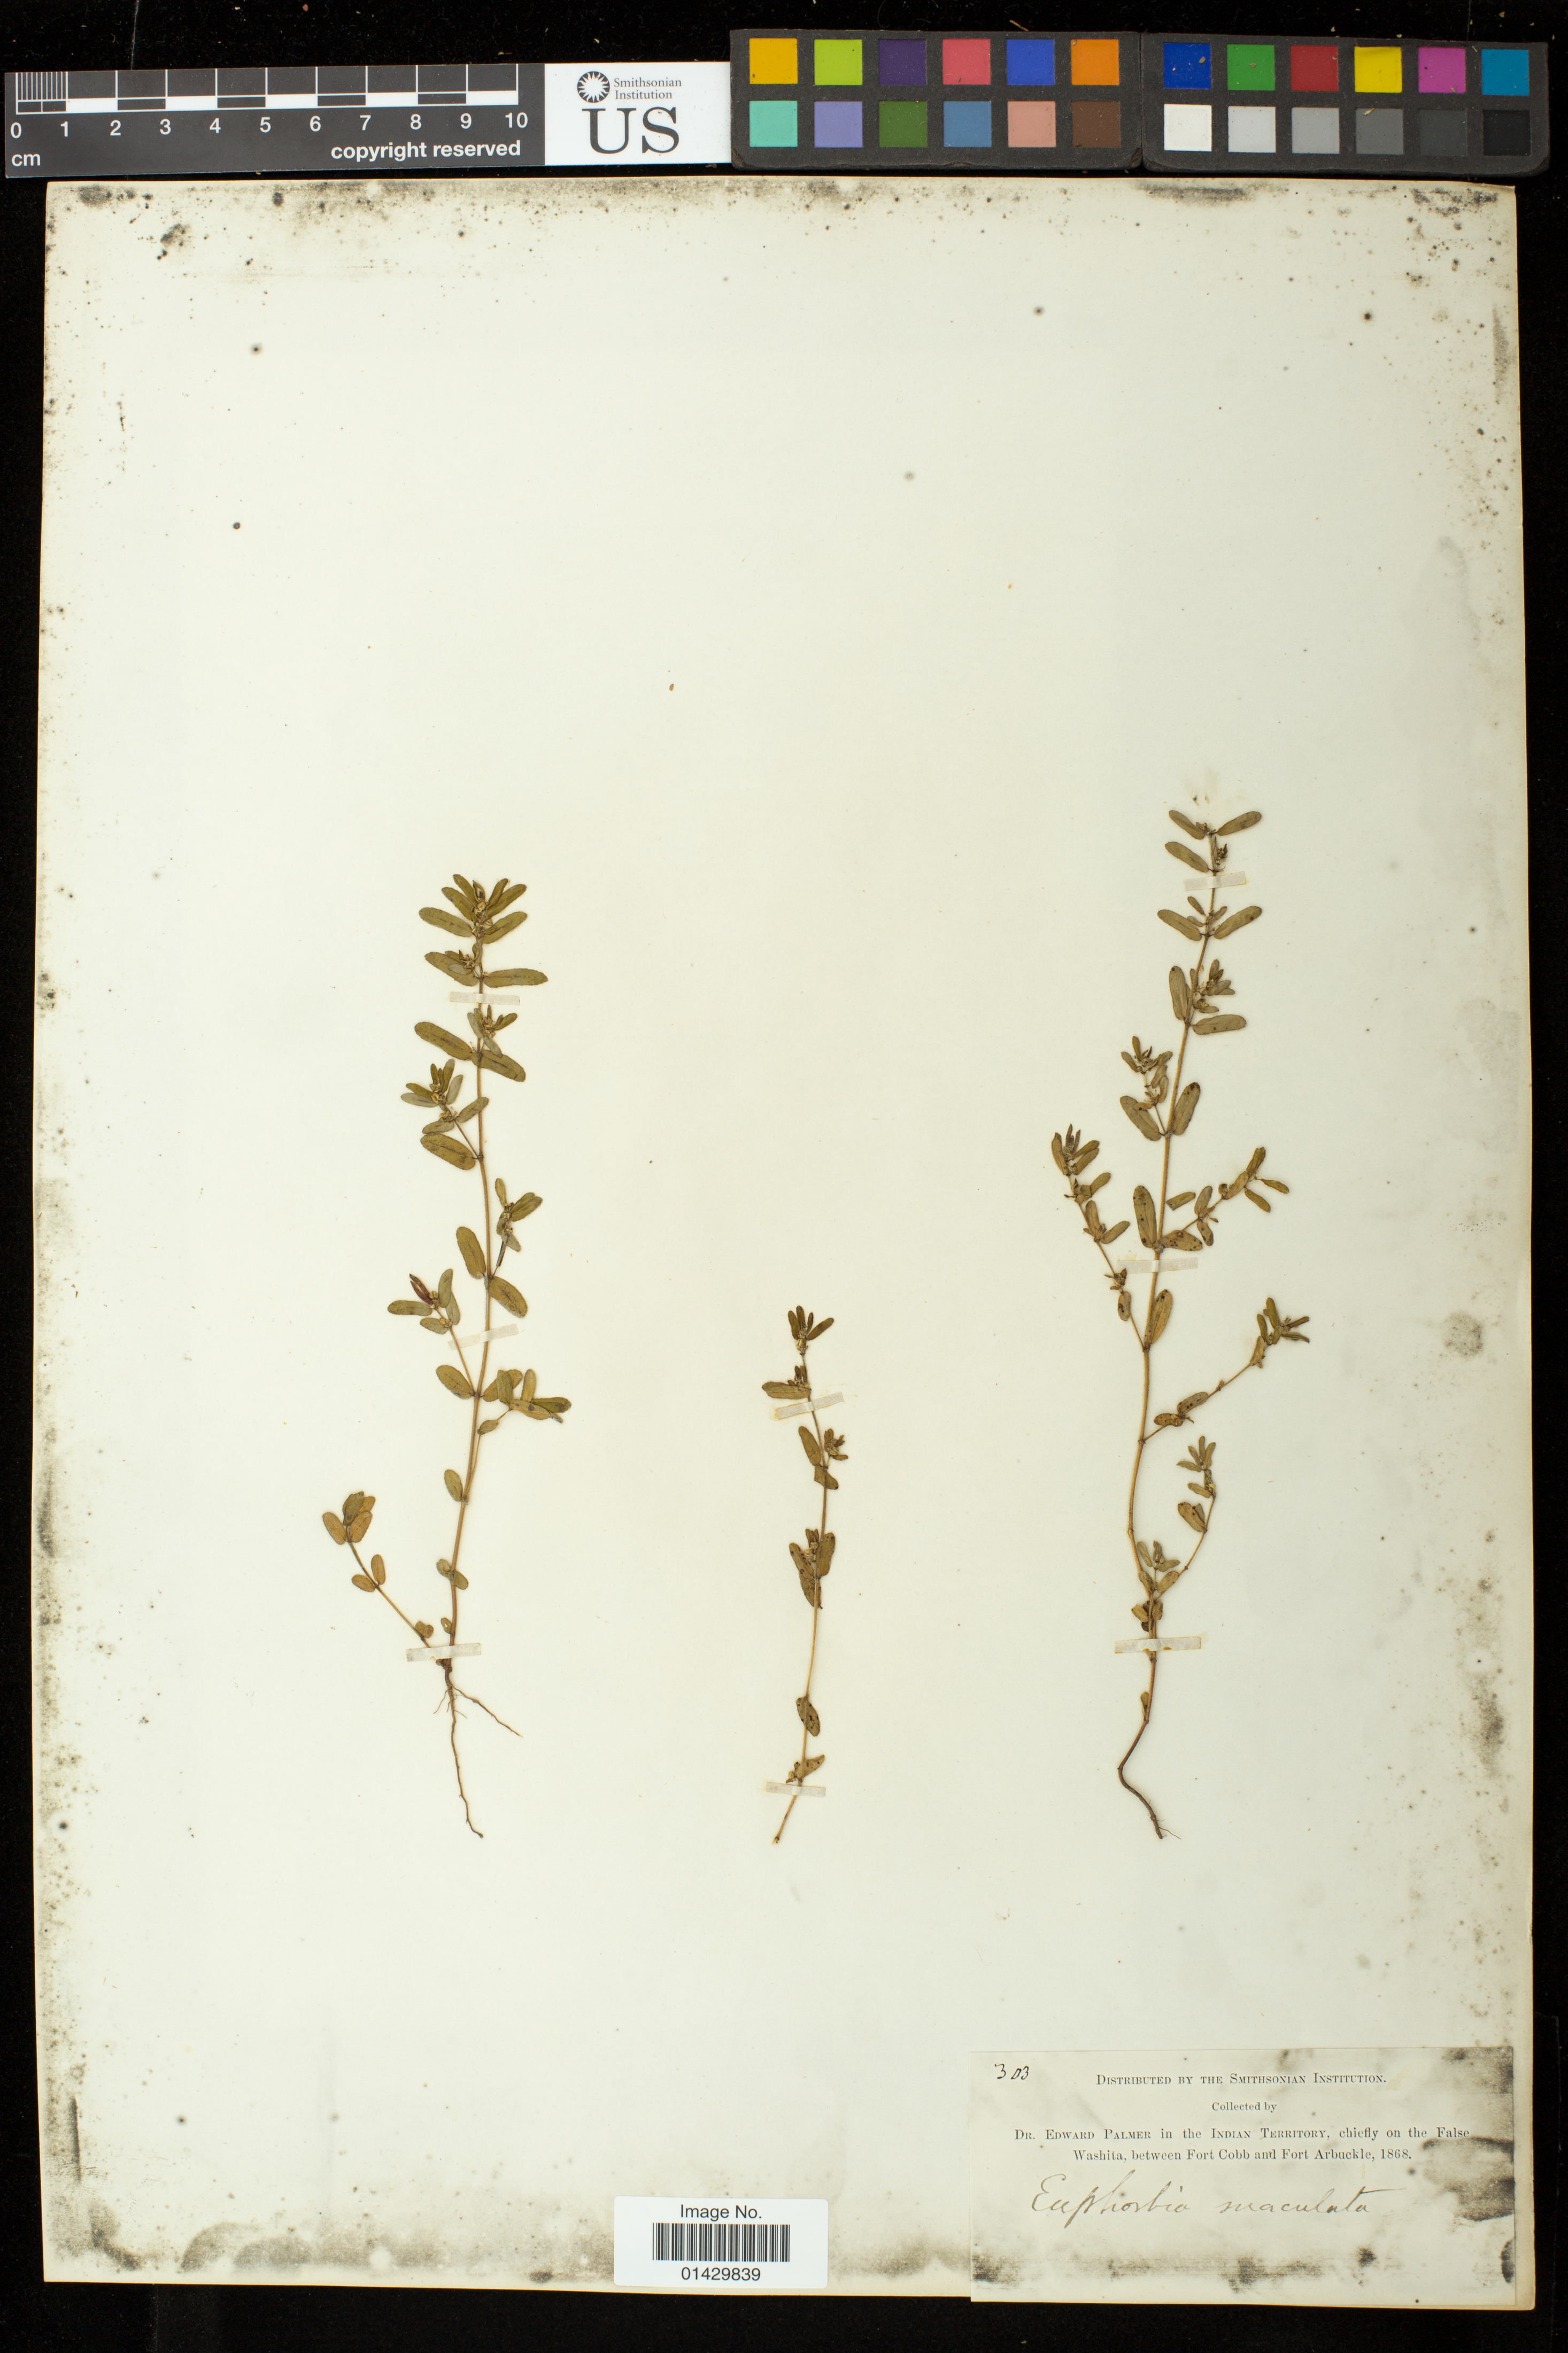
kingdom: Plantae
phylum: Tracheophyta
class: Magnoliopsida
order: Malpighiales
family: Euphorbiaceae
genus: Euphorbia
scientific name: Euphorbia maculata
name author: L.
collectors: E. Palmer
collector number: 303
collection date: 1868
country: United States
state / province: Oklahoma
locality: Indian Territory, chiefly on the False Washita, between Fort Cobb and Fort Arbuckle